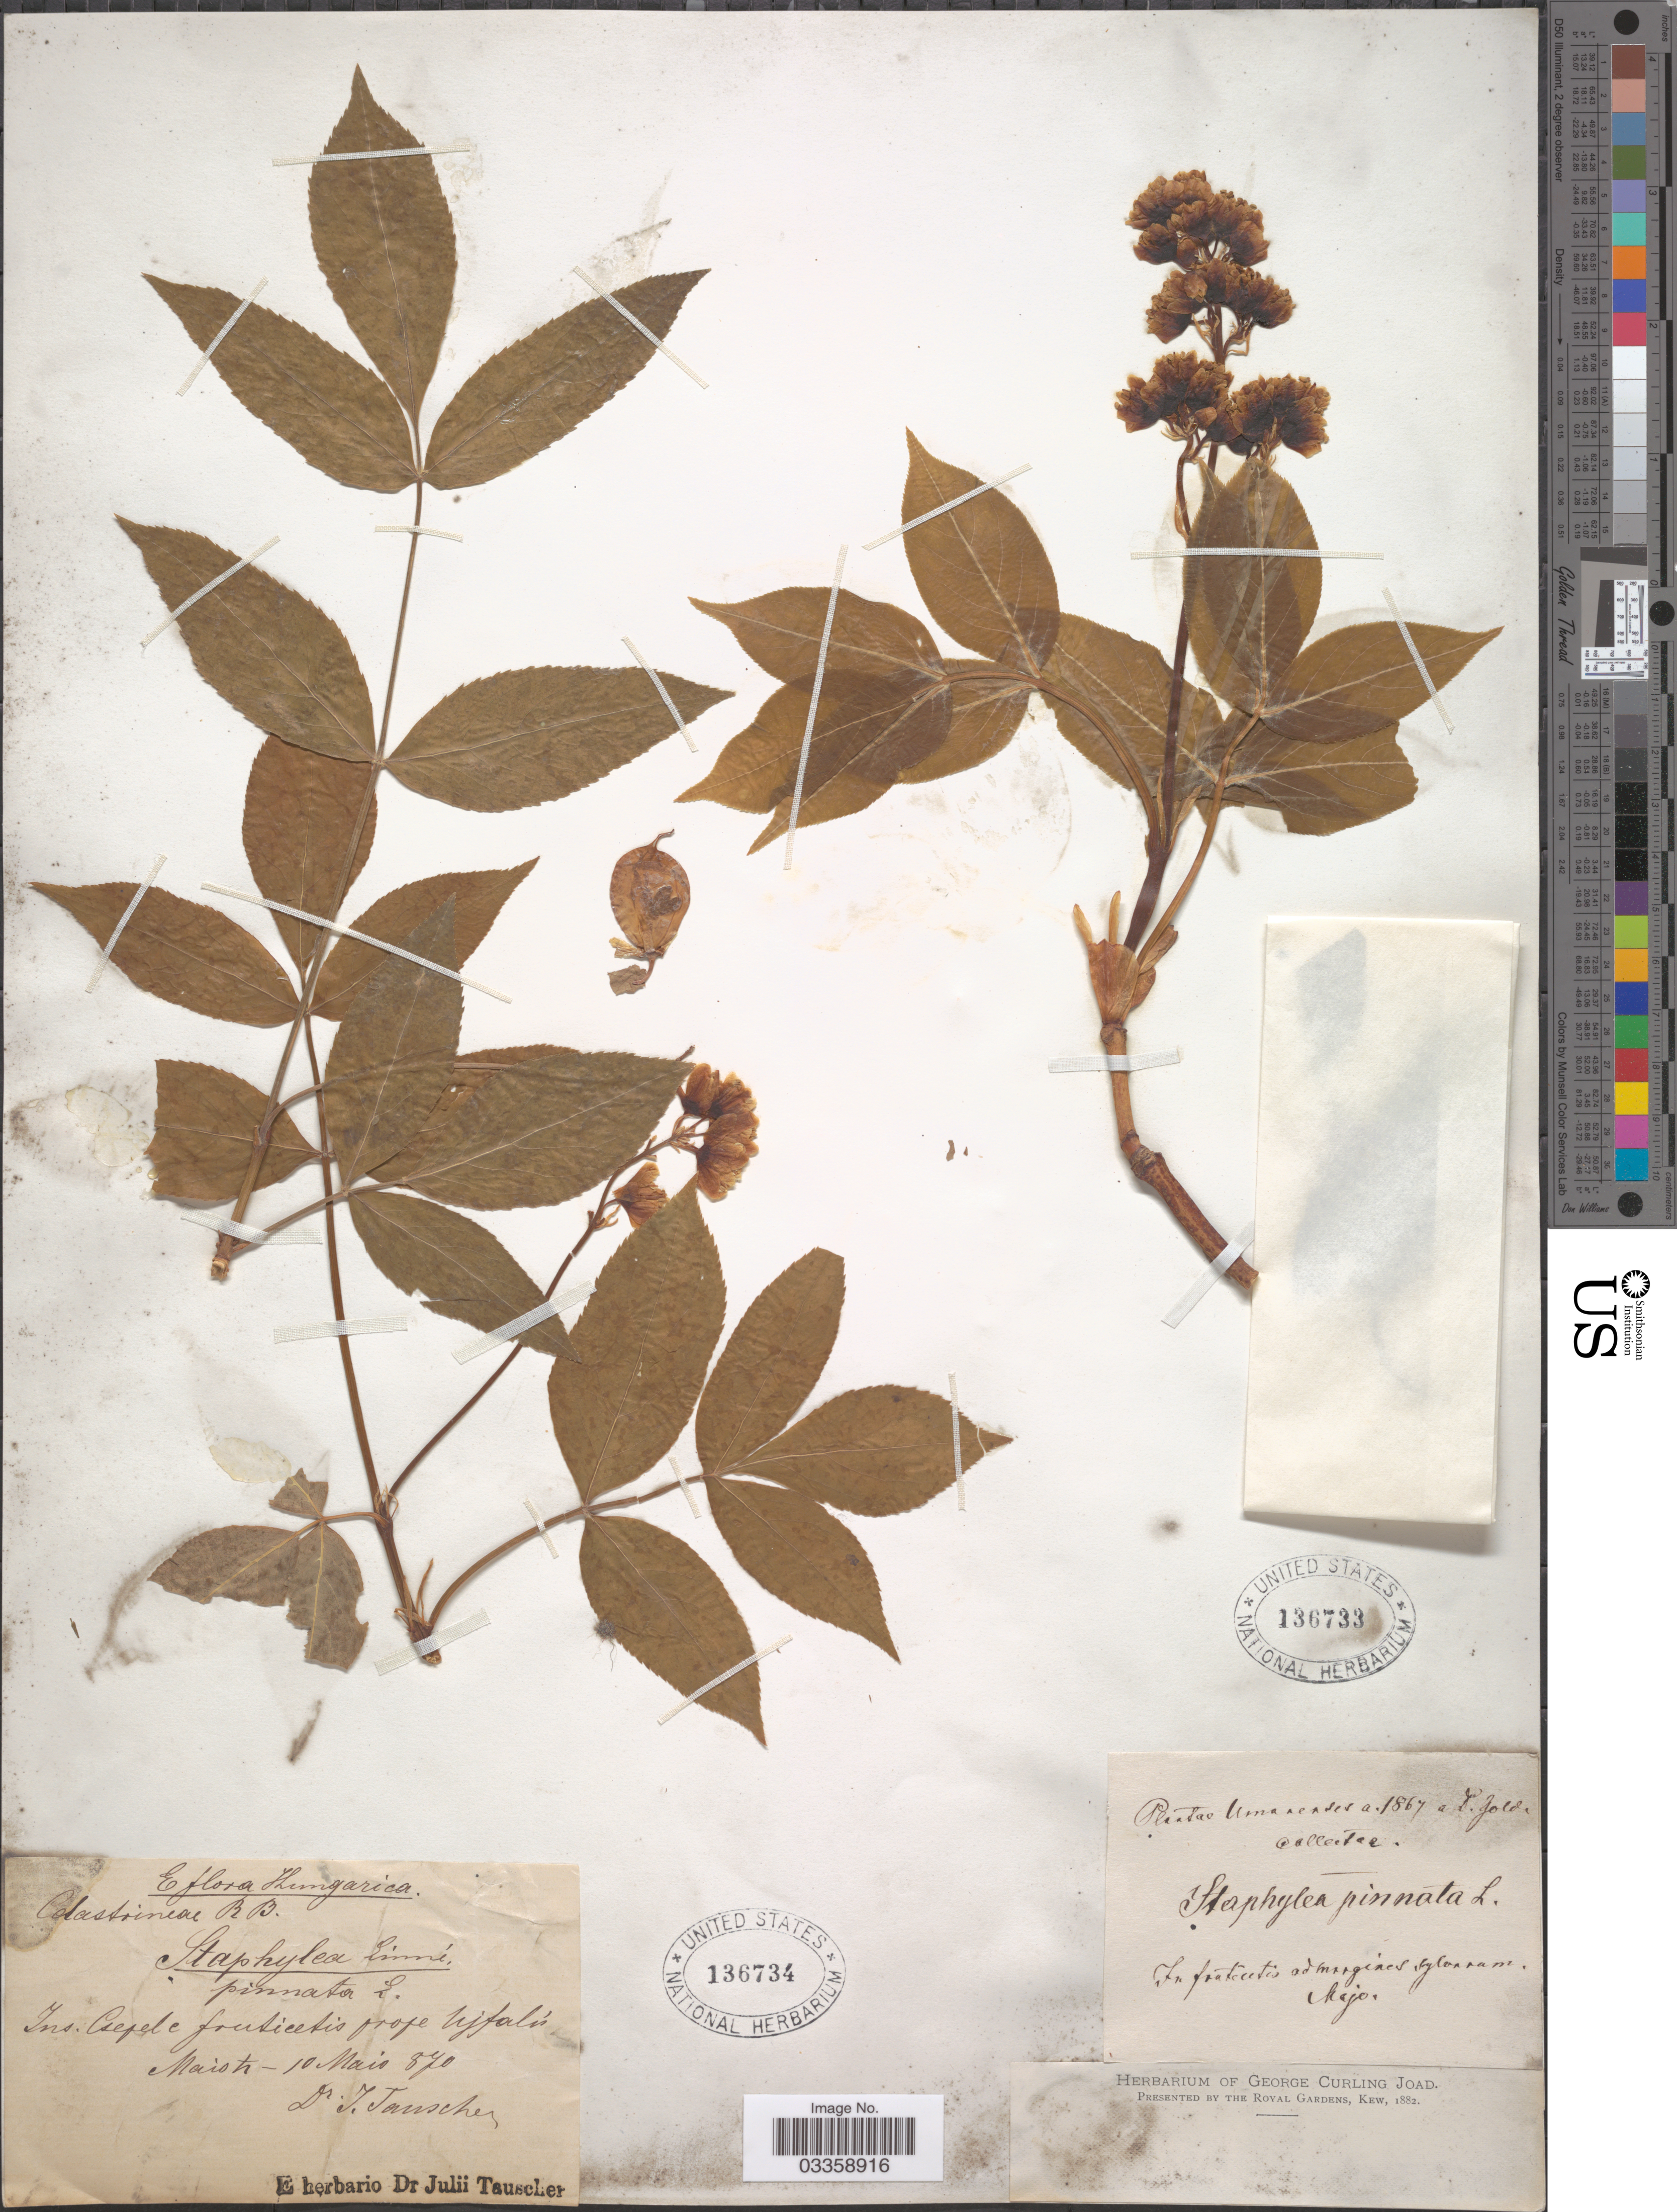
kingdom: Plantae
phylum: Tracheophyta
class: Magnoliopsida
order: Crossosomatales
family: Staphyleaceae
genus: Staphylea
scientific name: Staphylea pinnata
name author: L.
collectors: D. Gold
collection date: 1867-05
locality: In fruticetis ad margines sylvaram. [interpreted] Umacaases [interpreted].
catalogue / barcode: US 136733